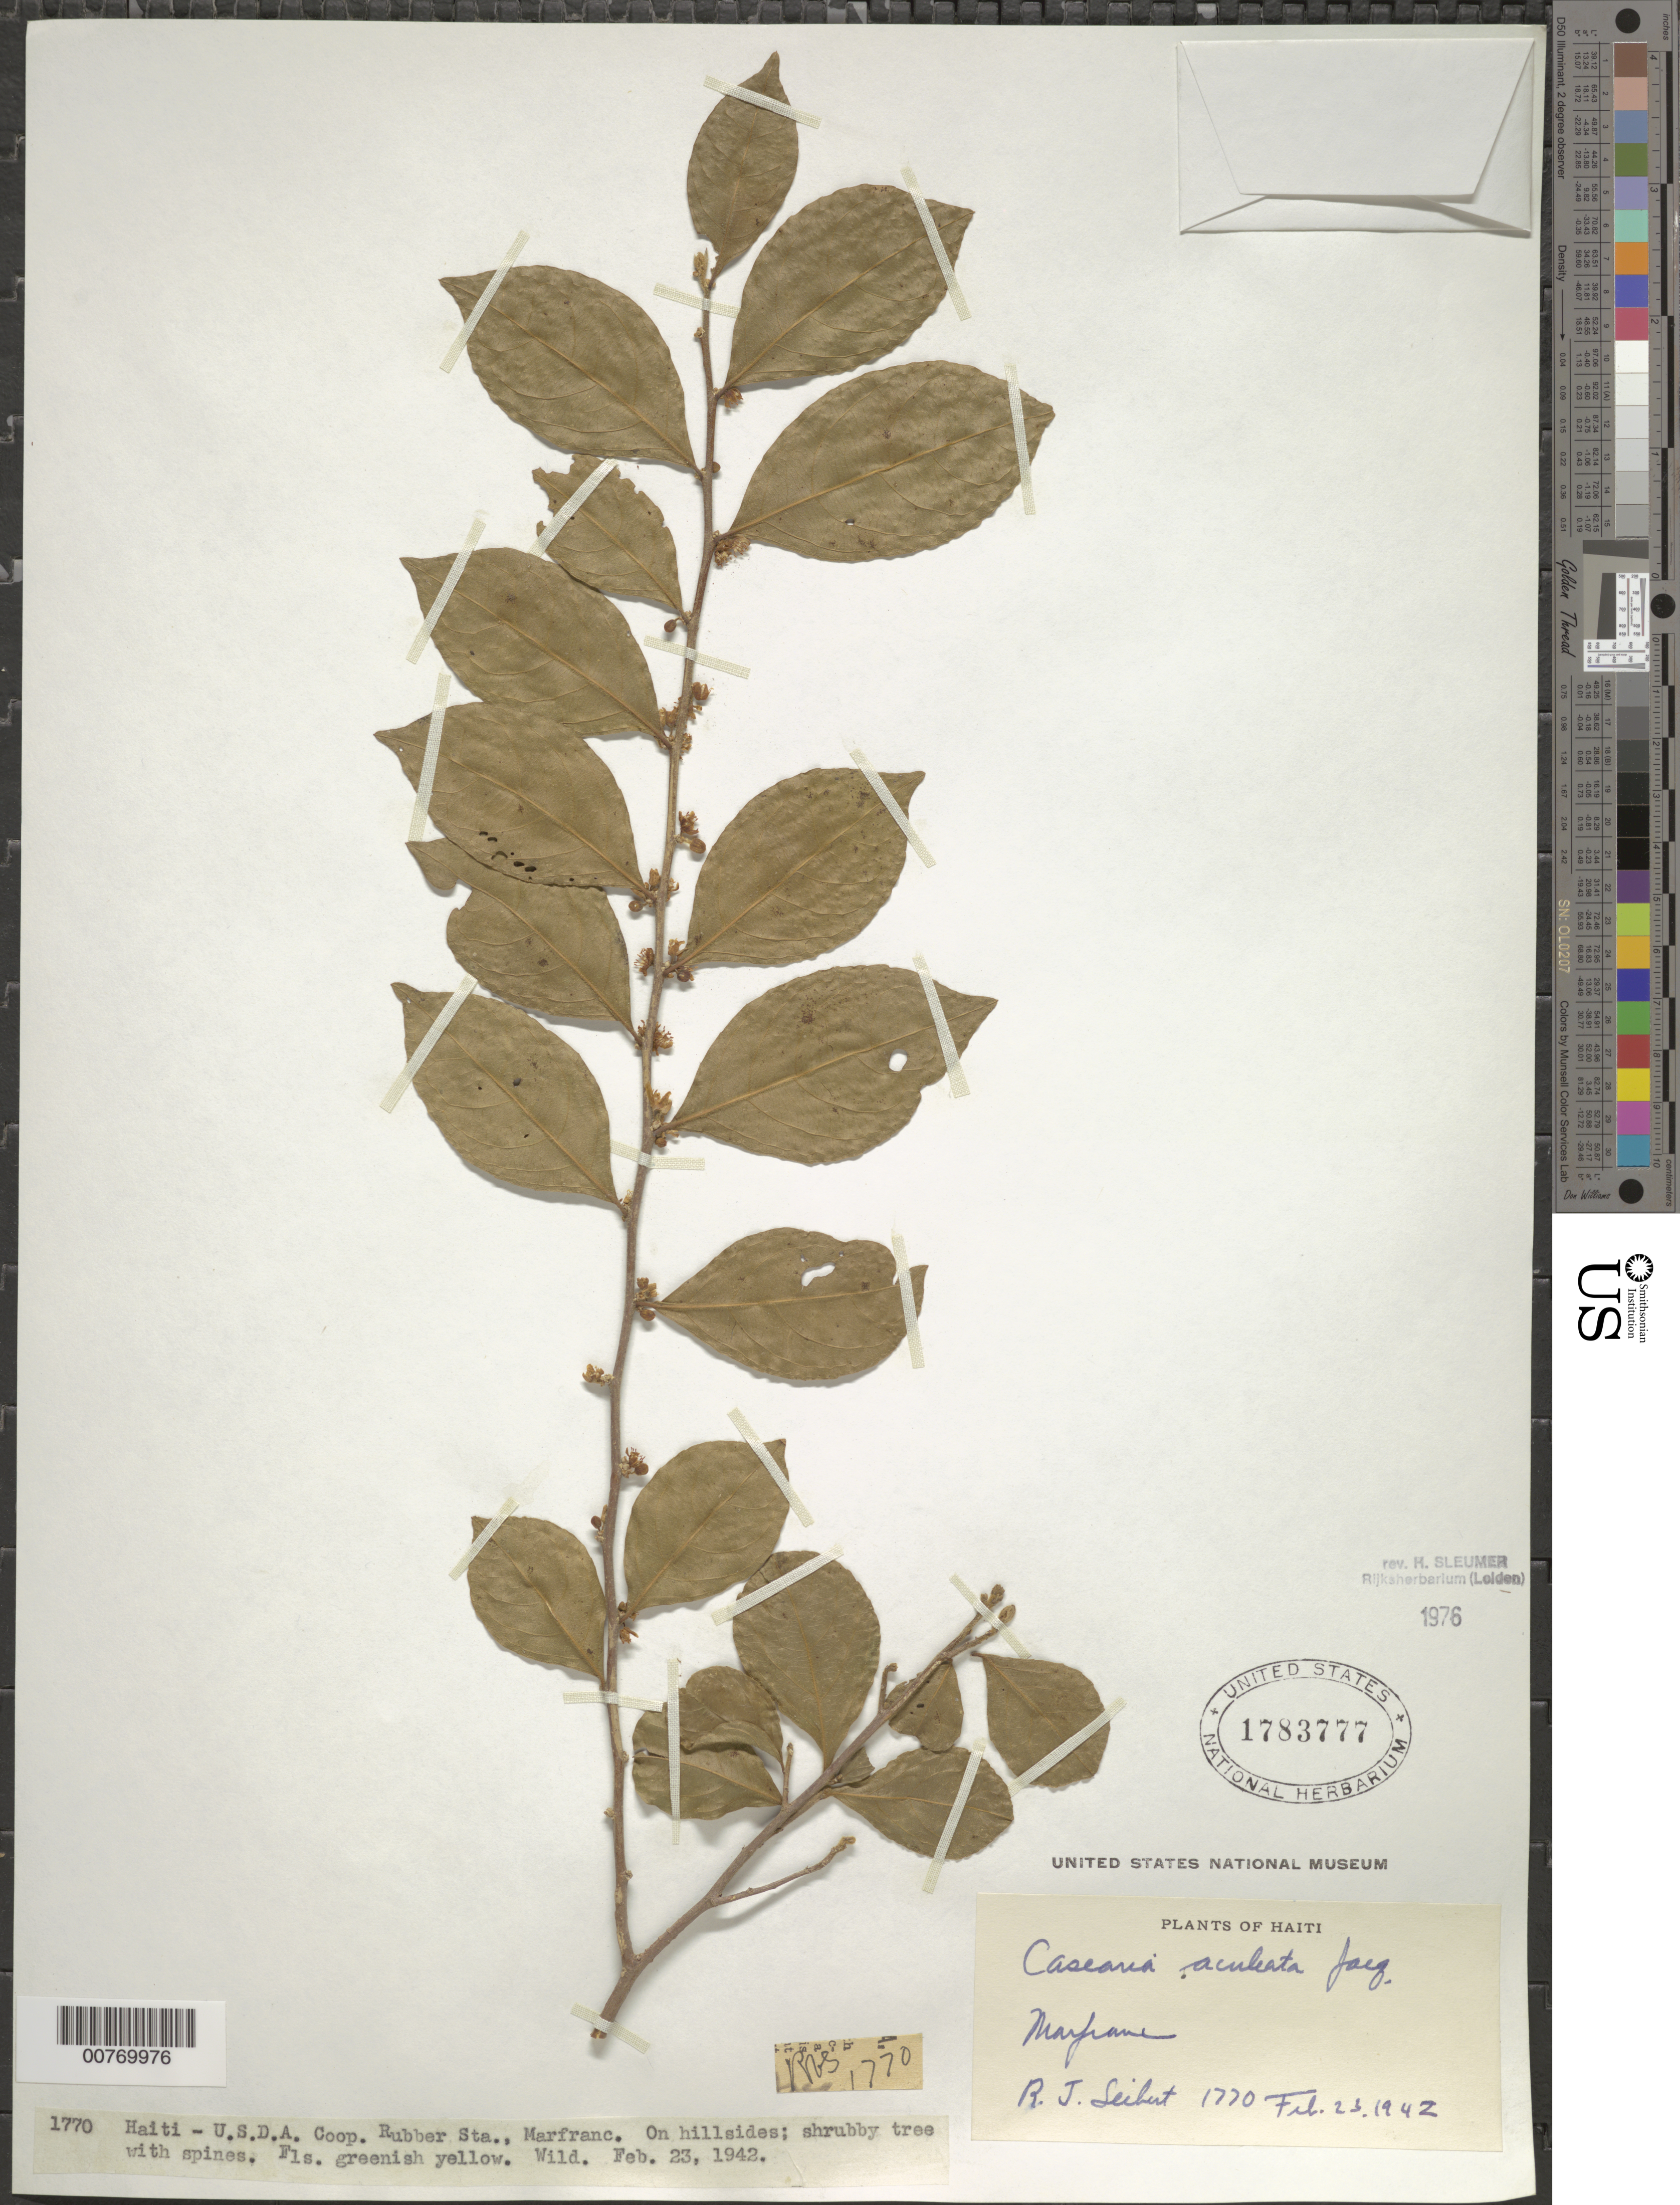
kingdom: Plantae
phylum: Tracheophyta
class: Magnoliopsida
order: Malpighiales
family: Salicaceae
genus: Casearia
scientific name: Casearia aculeata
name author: Jacq.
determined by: Sleumer, H. O.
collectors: R. J. Seibert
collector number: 1770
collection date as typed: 23 Feb 1942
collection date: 1942-02-23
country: Haiti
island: Hispaniola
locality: Marfranc.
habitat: On hillside.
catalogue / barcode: US 1783777